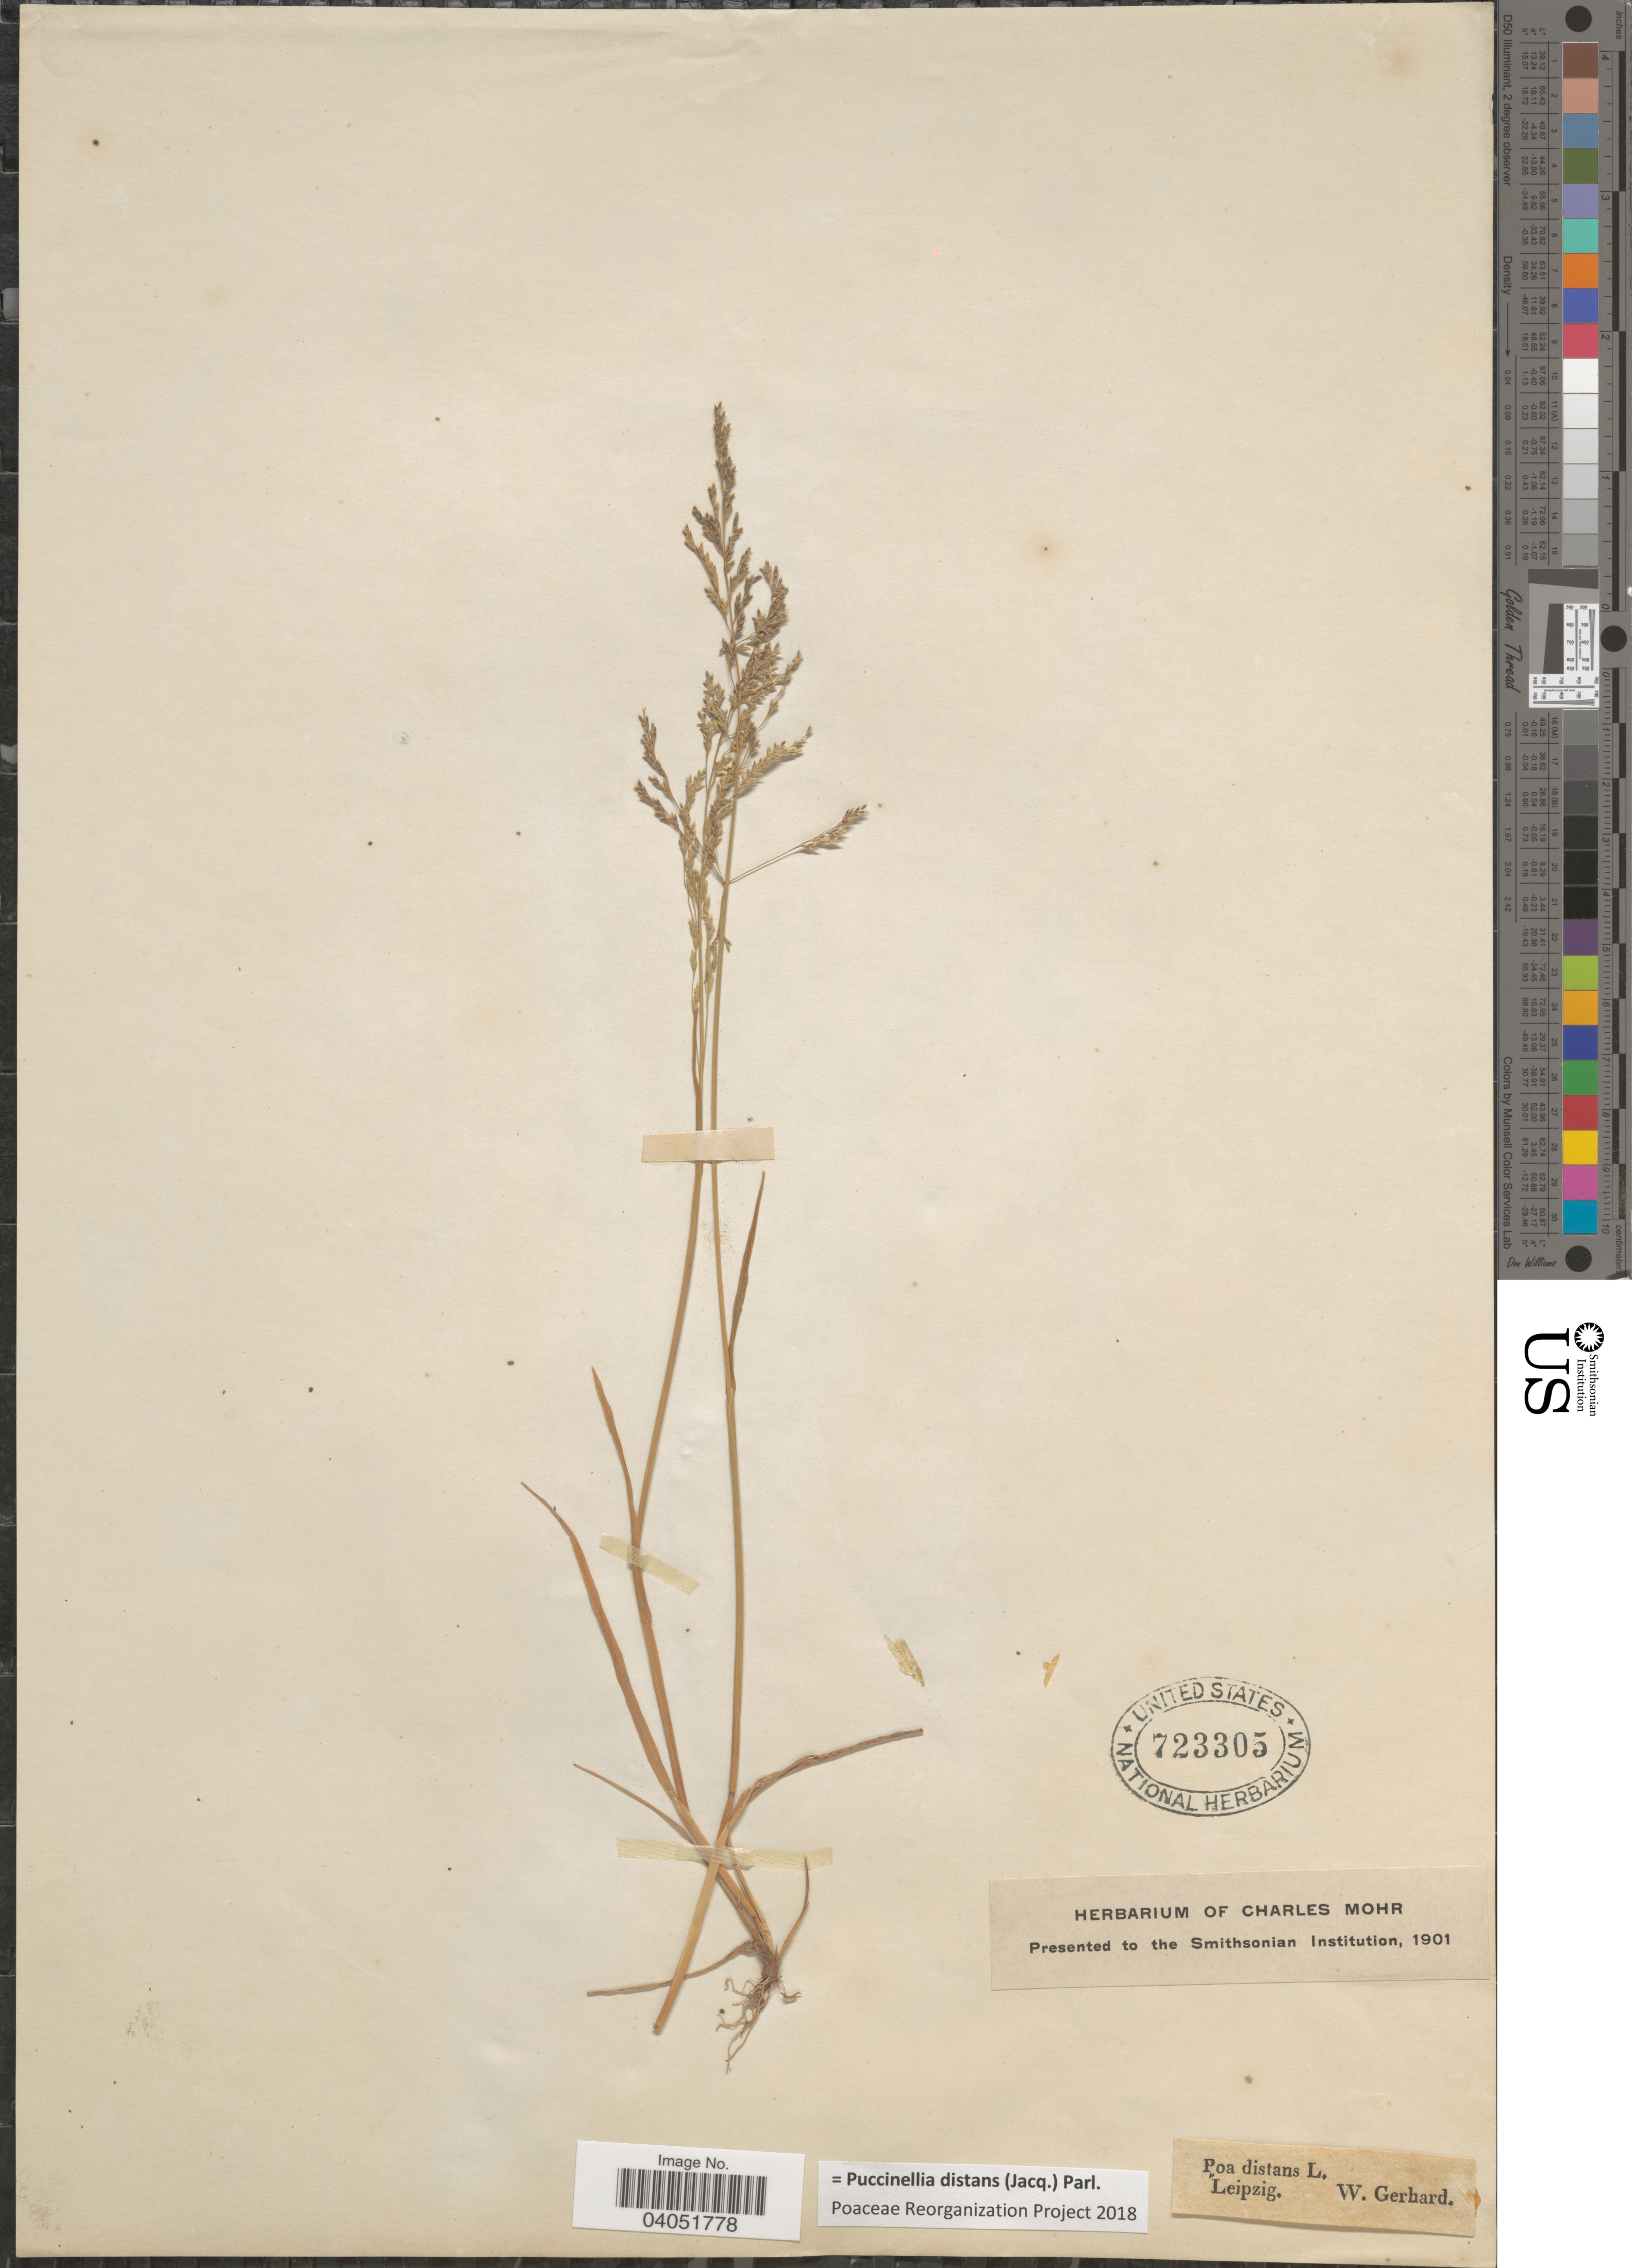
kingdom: Plantae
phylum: Tracheophyta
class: Liliopsida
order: Poales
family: Poaceae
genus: Puccinellia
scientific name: Puccinellia distans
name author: (Jacq.) Parl.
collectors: W. Gerhard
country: Germany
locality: Leipzig.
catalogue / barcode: US 723305